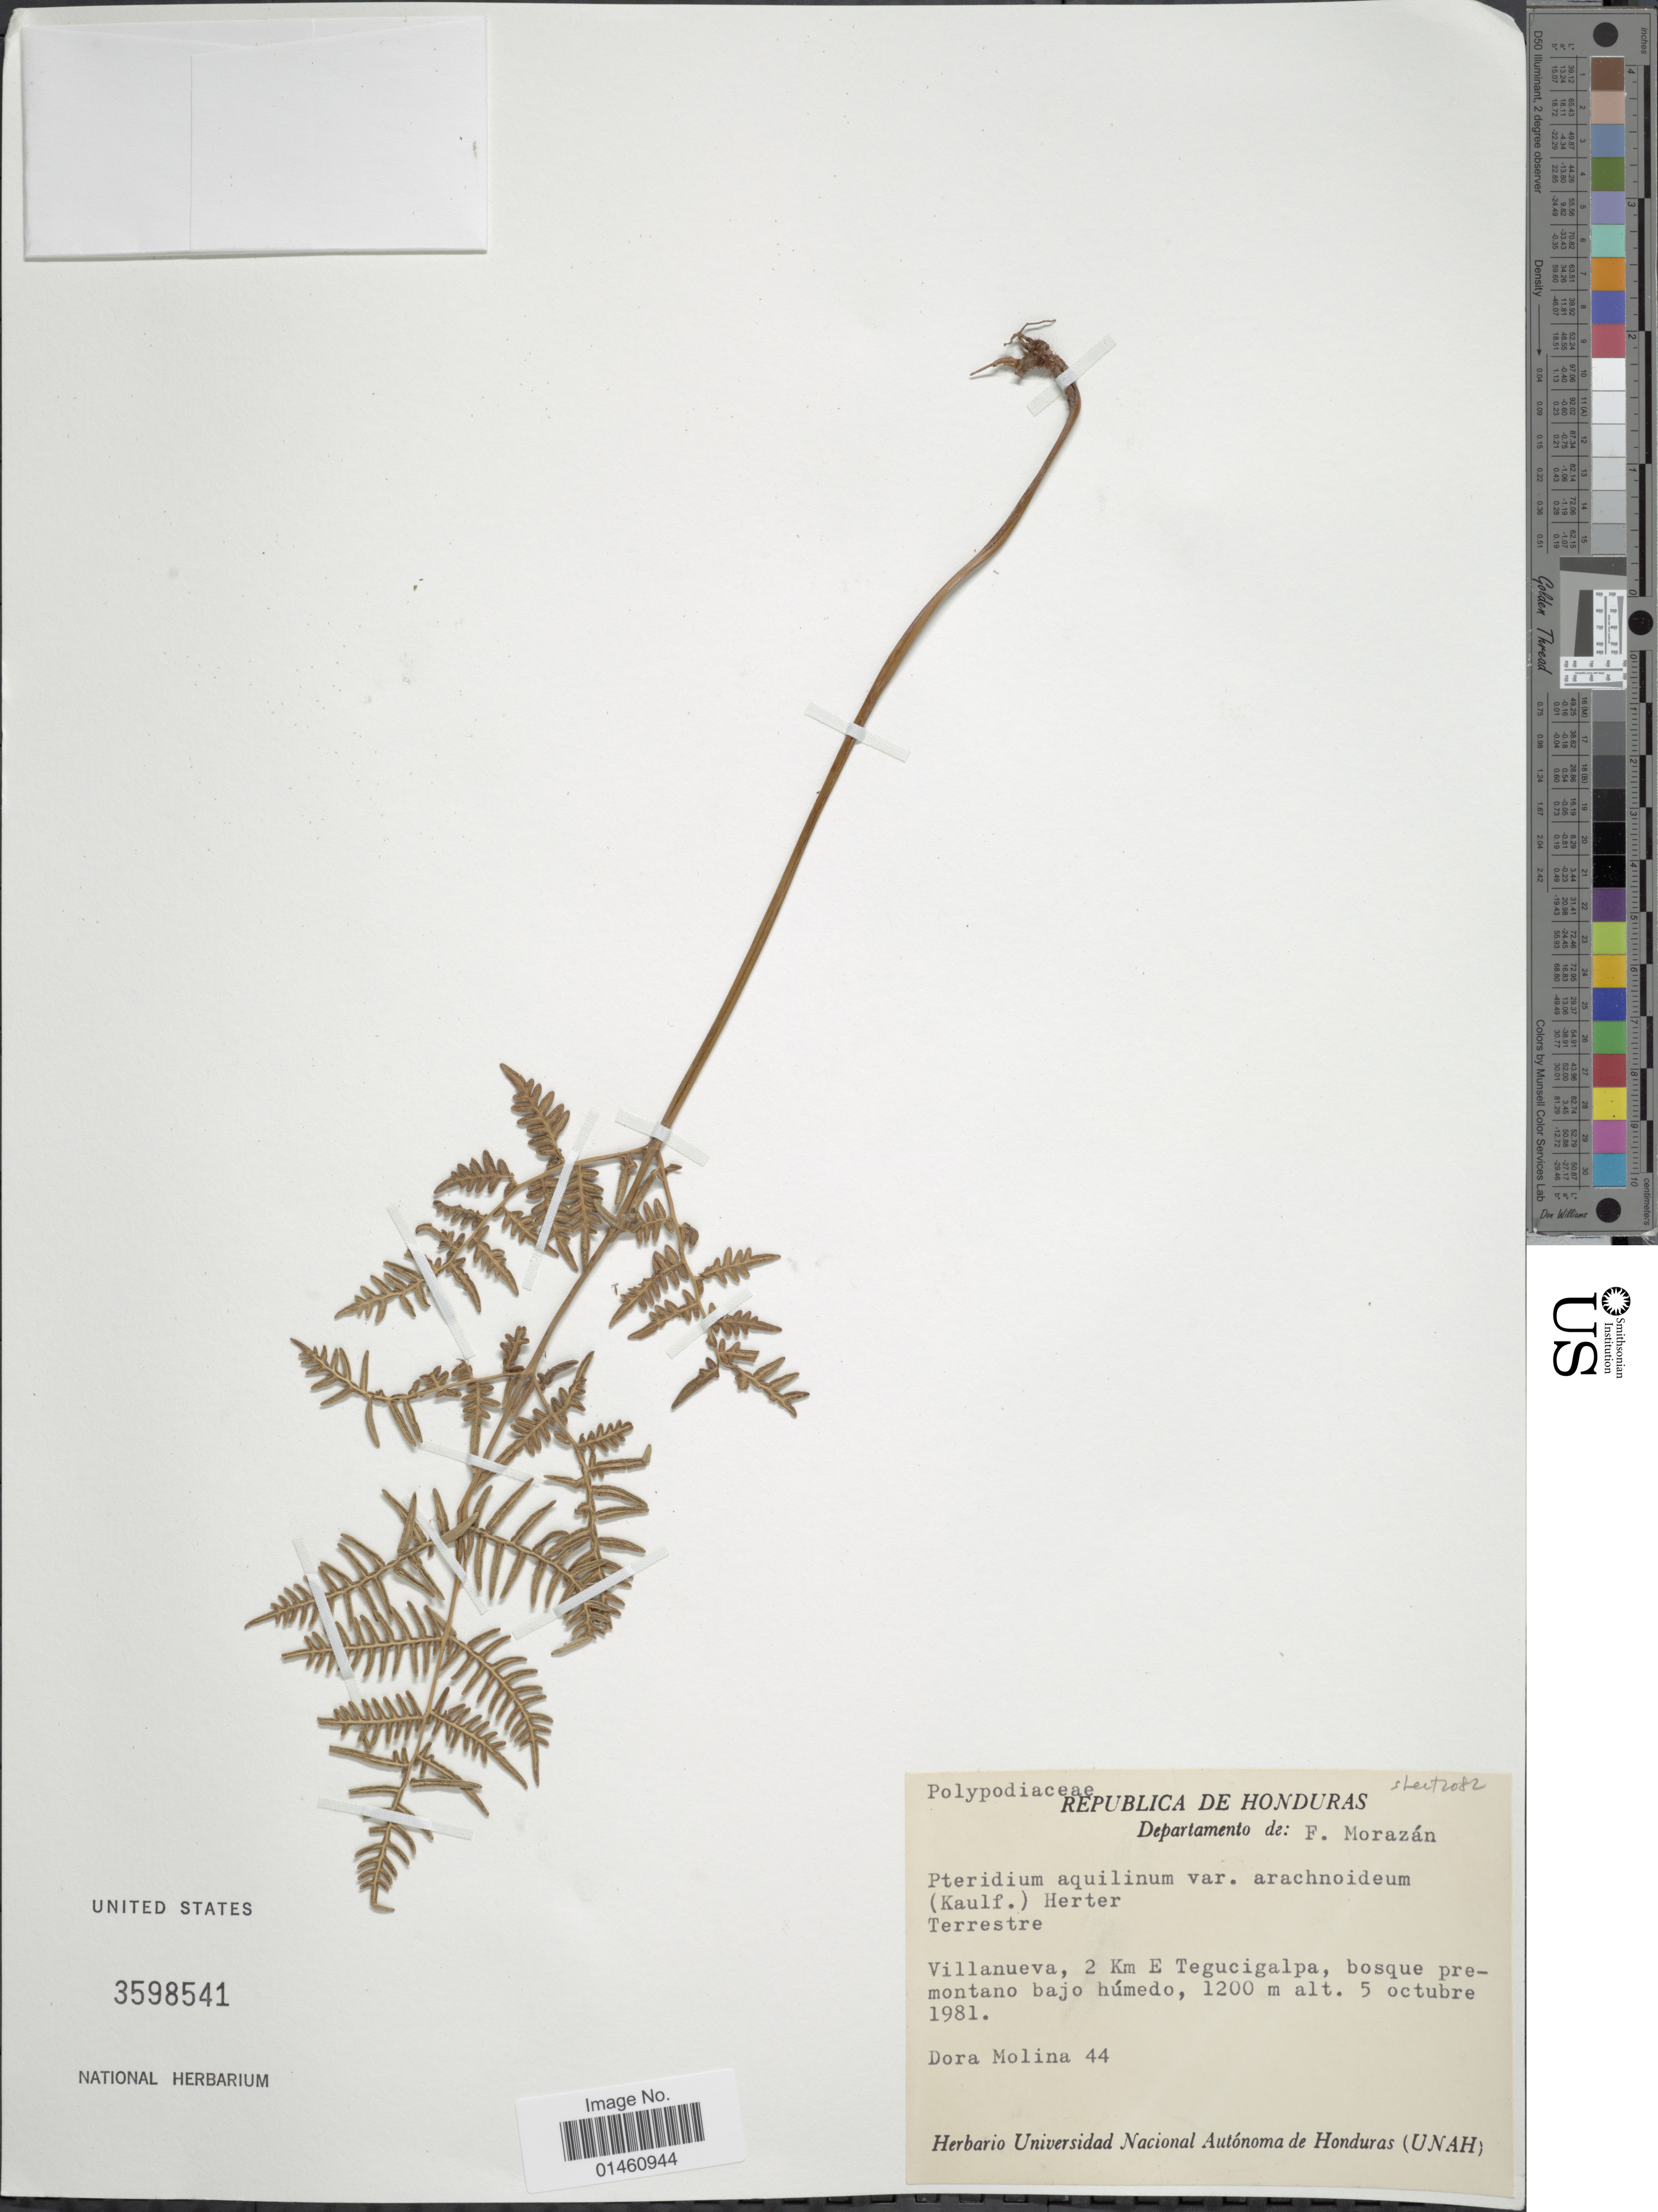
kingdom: Plantae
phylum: Tracheophyta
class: Polypodiopsida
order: Polypodiales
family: Dennstaedtiaceae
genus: Pteridium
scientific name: Pteridium caudatum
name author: (L.) Maxon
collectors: D. Molina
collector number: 44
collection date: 1981-10-05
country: Honduras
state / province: Fco. Morazán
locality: Villanueva, 2 Km E Tegucigalpa.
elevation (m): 1200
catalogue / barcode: US 3598541